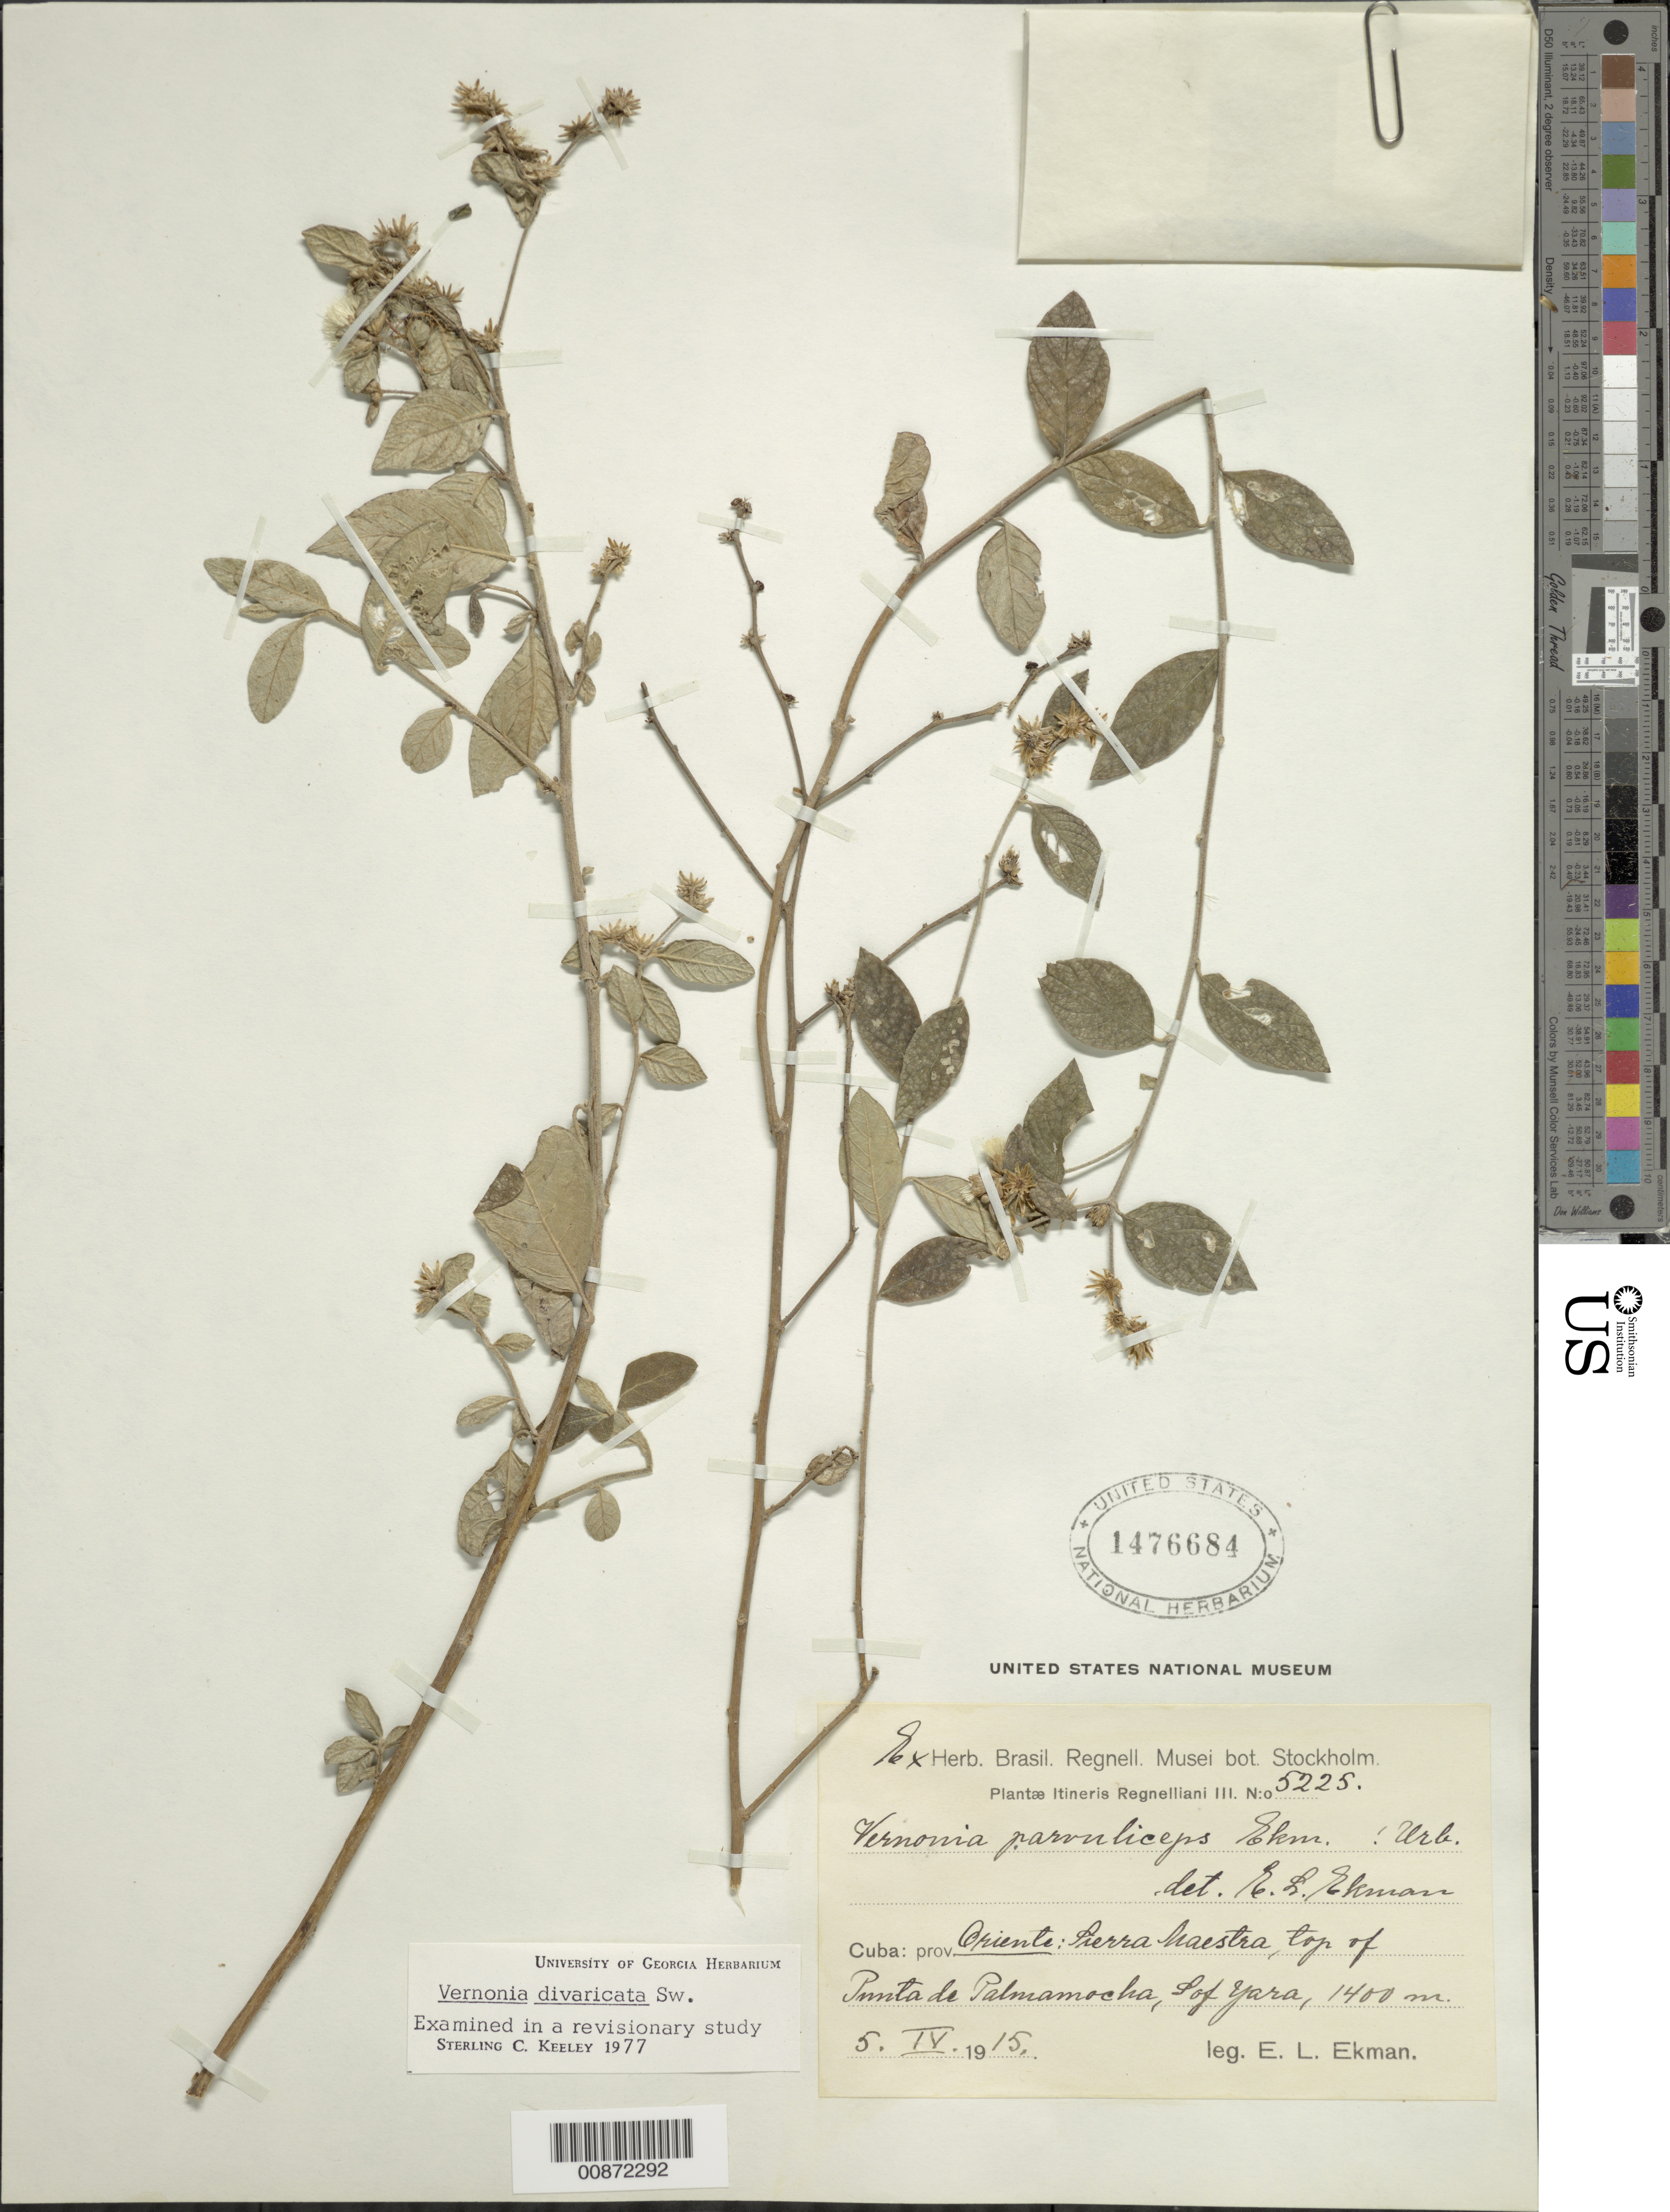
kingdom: Plantae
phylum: Tracheophyta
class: Magnoliopsida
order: Asterales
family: Asteraceae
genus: Lepidaploa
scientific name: Lepidaploa arborescens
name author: (L.) H. Rob.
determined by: Keeley, S. C.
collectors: E. L. Ekman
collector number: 5225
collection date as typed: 05 Sep 1915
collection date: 1915-09-05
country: Cuba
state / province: Oriente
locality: Sierra Maestra, top of Punta de Palmamocha, S. of Yara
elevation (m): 1400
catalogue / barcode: US 1476684